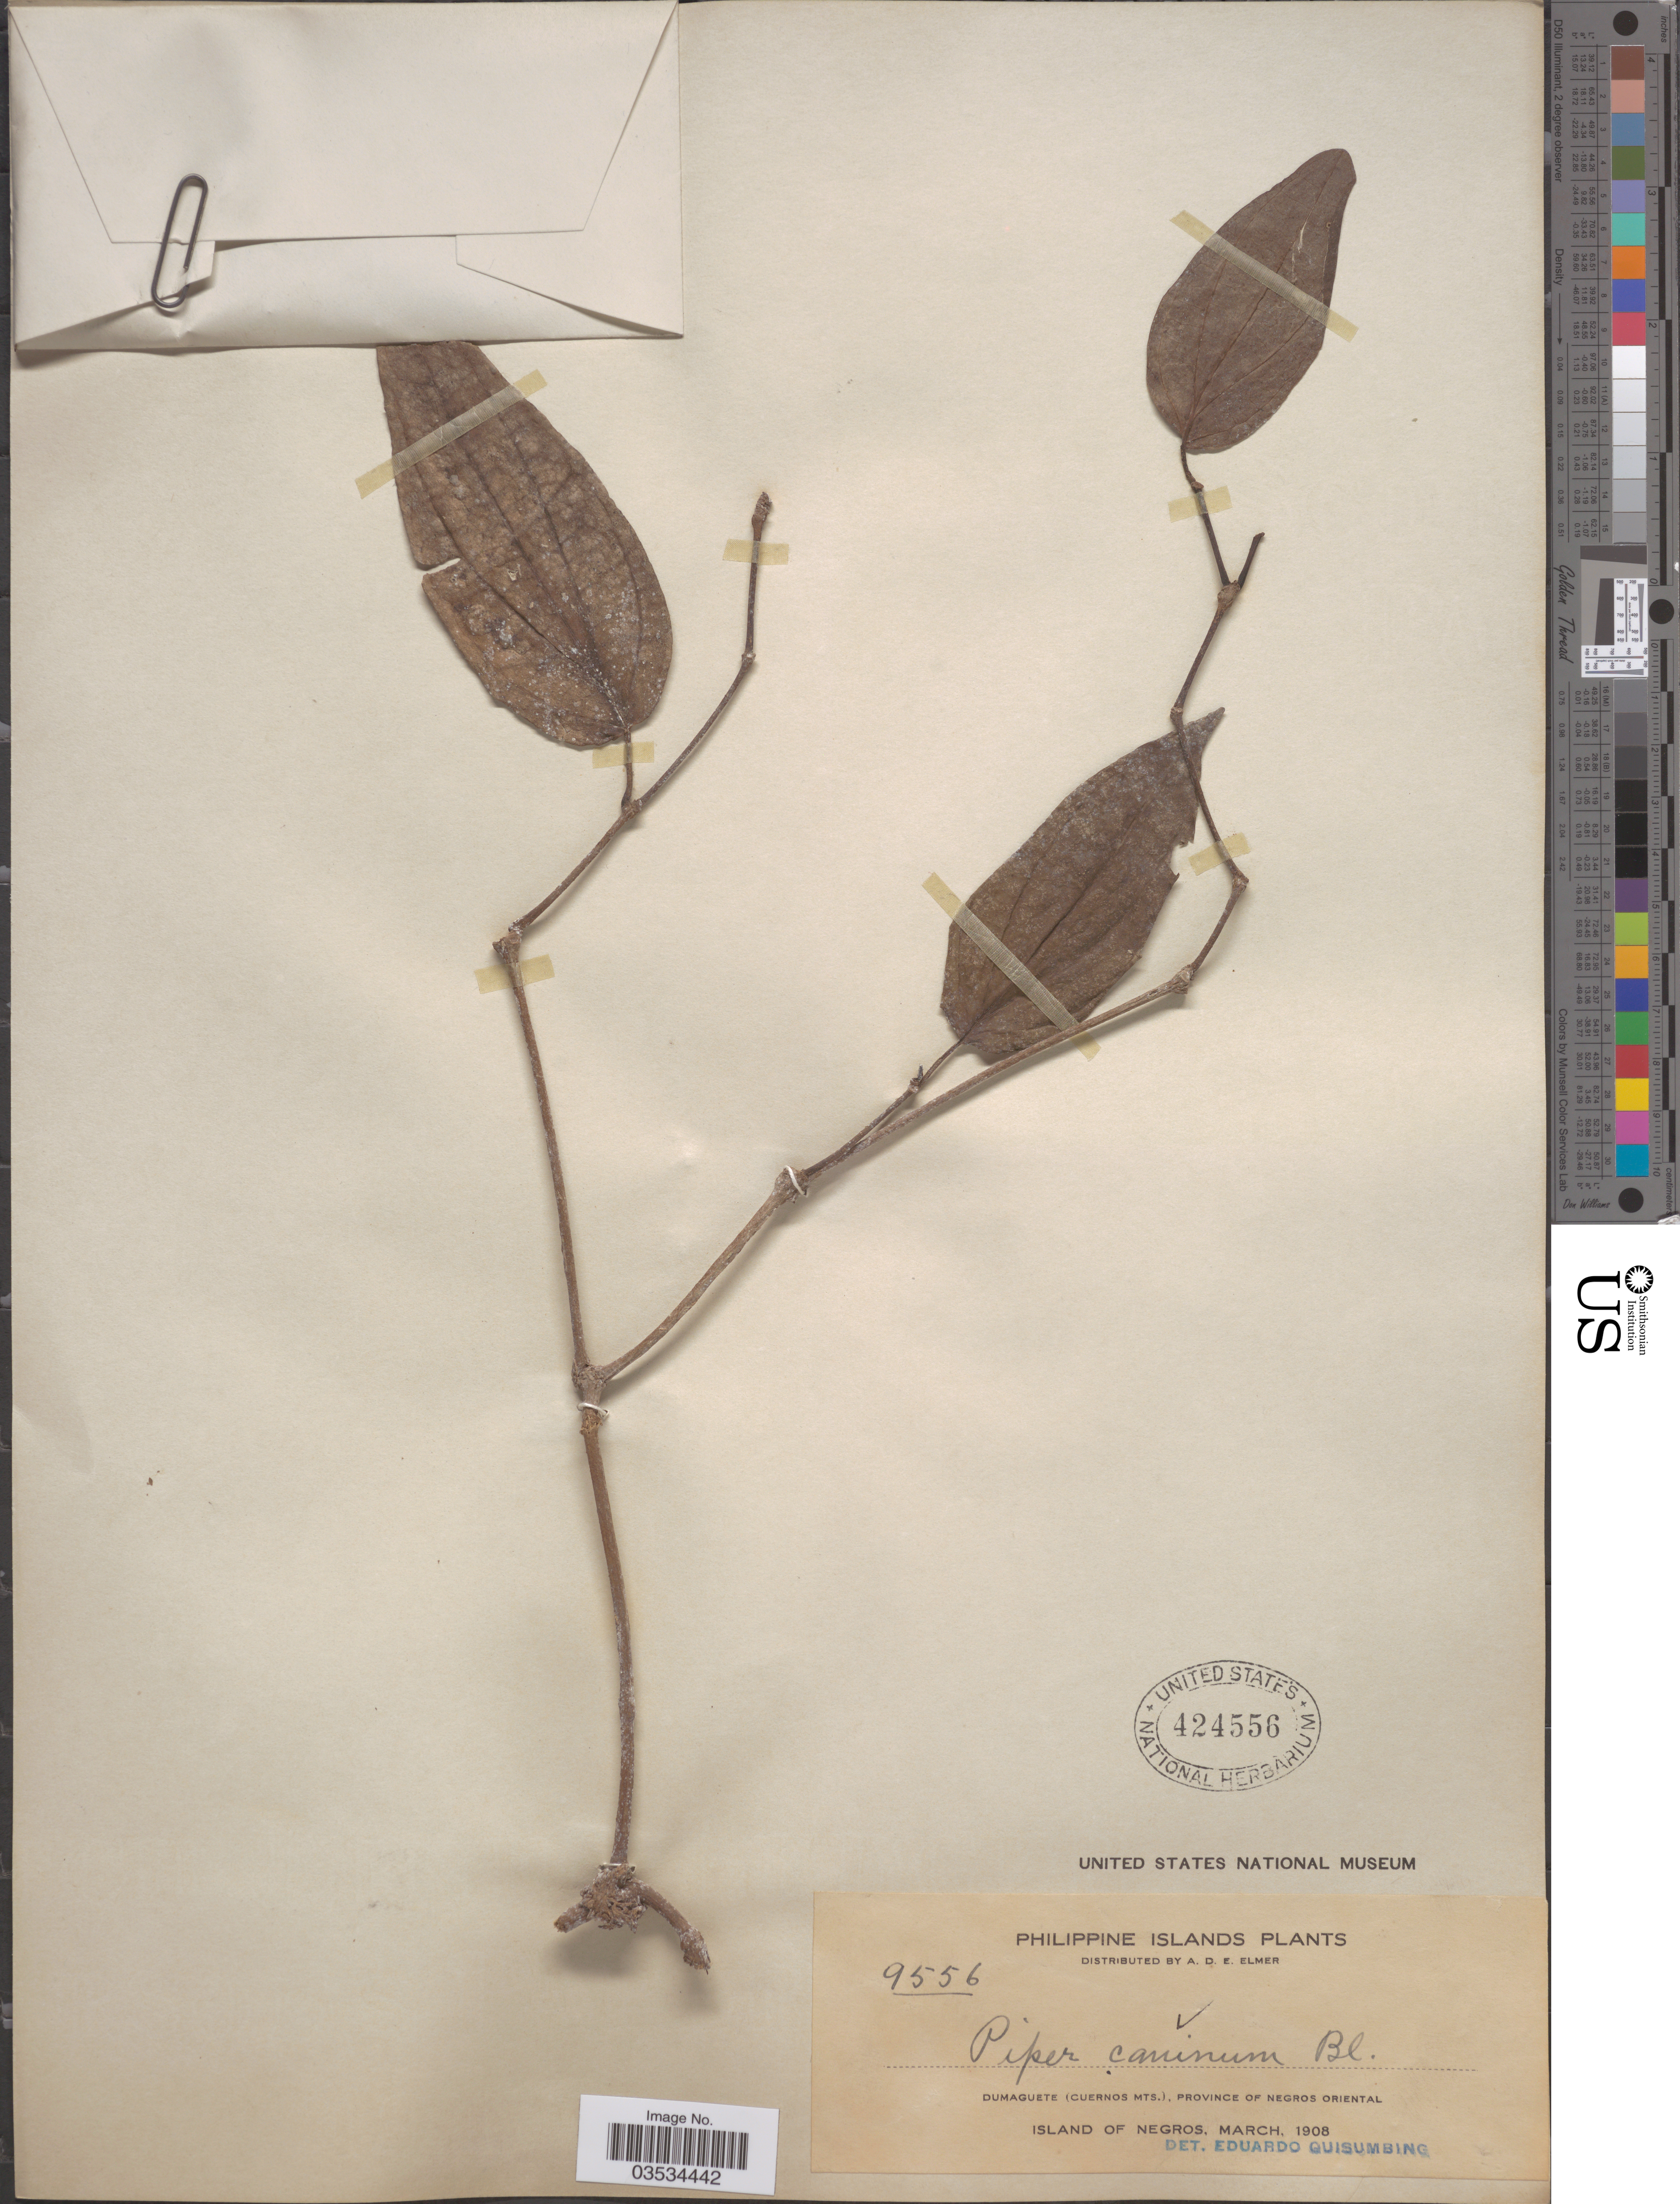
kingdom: Plantae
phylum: Tracheophyta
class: Magnoliopsida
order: Piperales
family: Piperaceae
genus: Piper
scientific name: Piper caninum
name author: Blume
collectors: A. D. E. Elmer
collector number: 9556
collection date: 1908-03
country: Philippines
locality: Philippine Islands. Dumaguete (Cuernos Mts.), Province of Negros Oriental. Island of Negros.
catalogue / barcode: US 424556